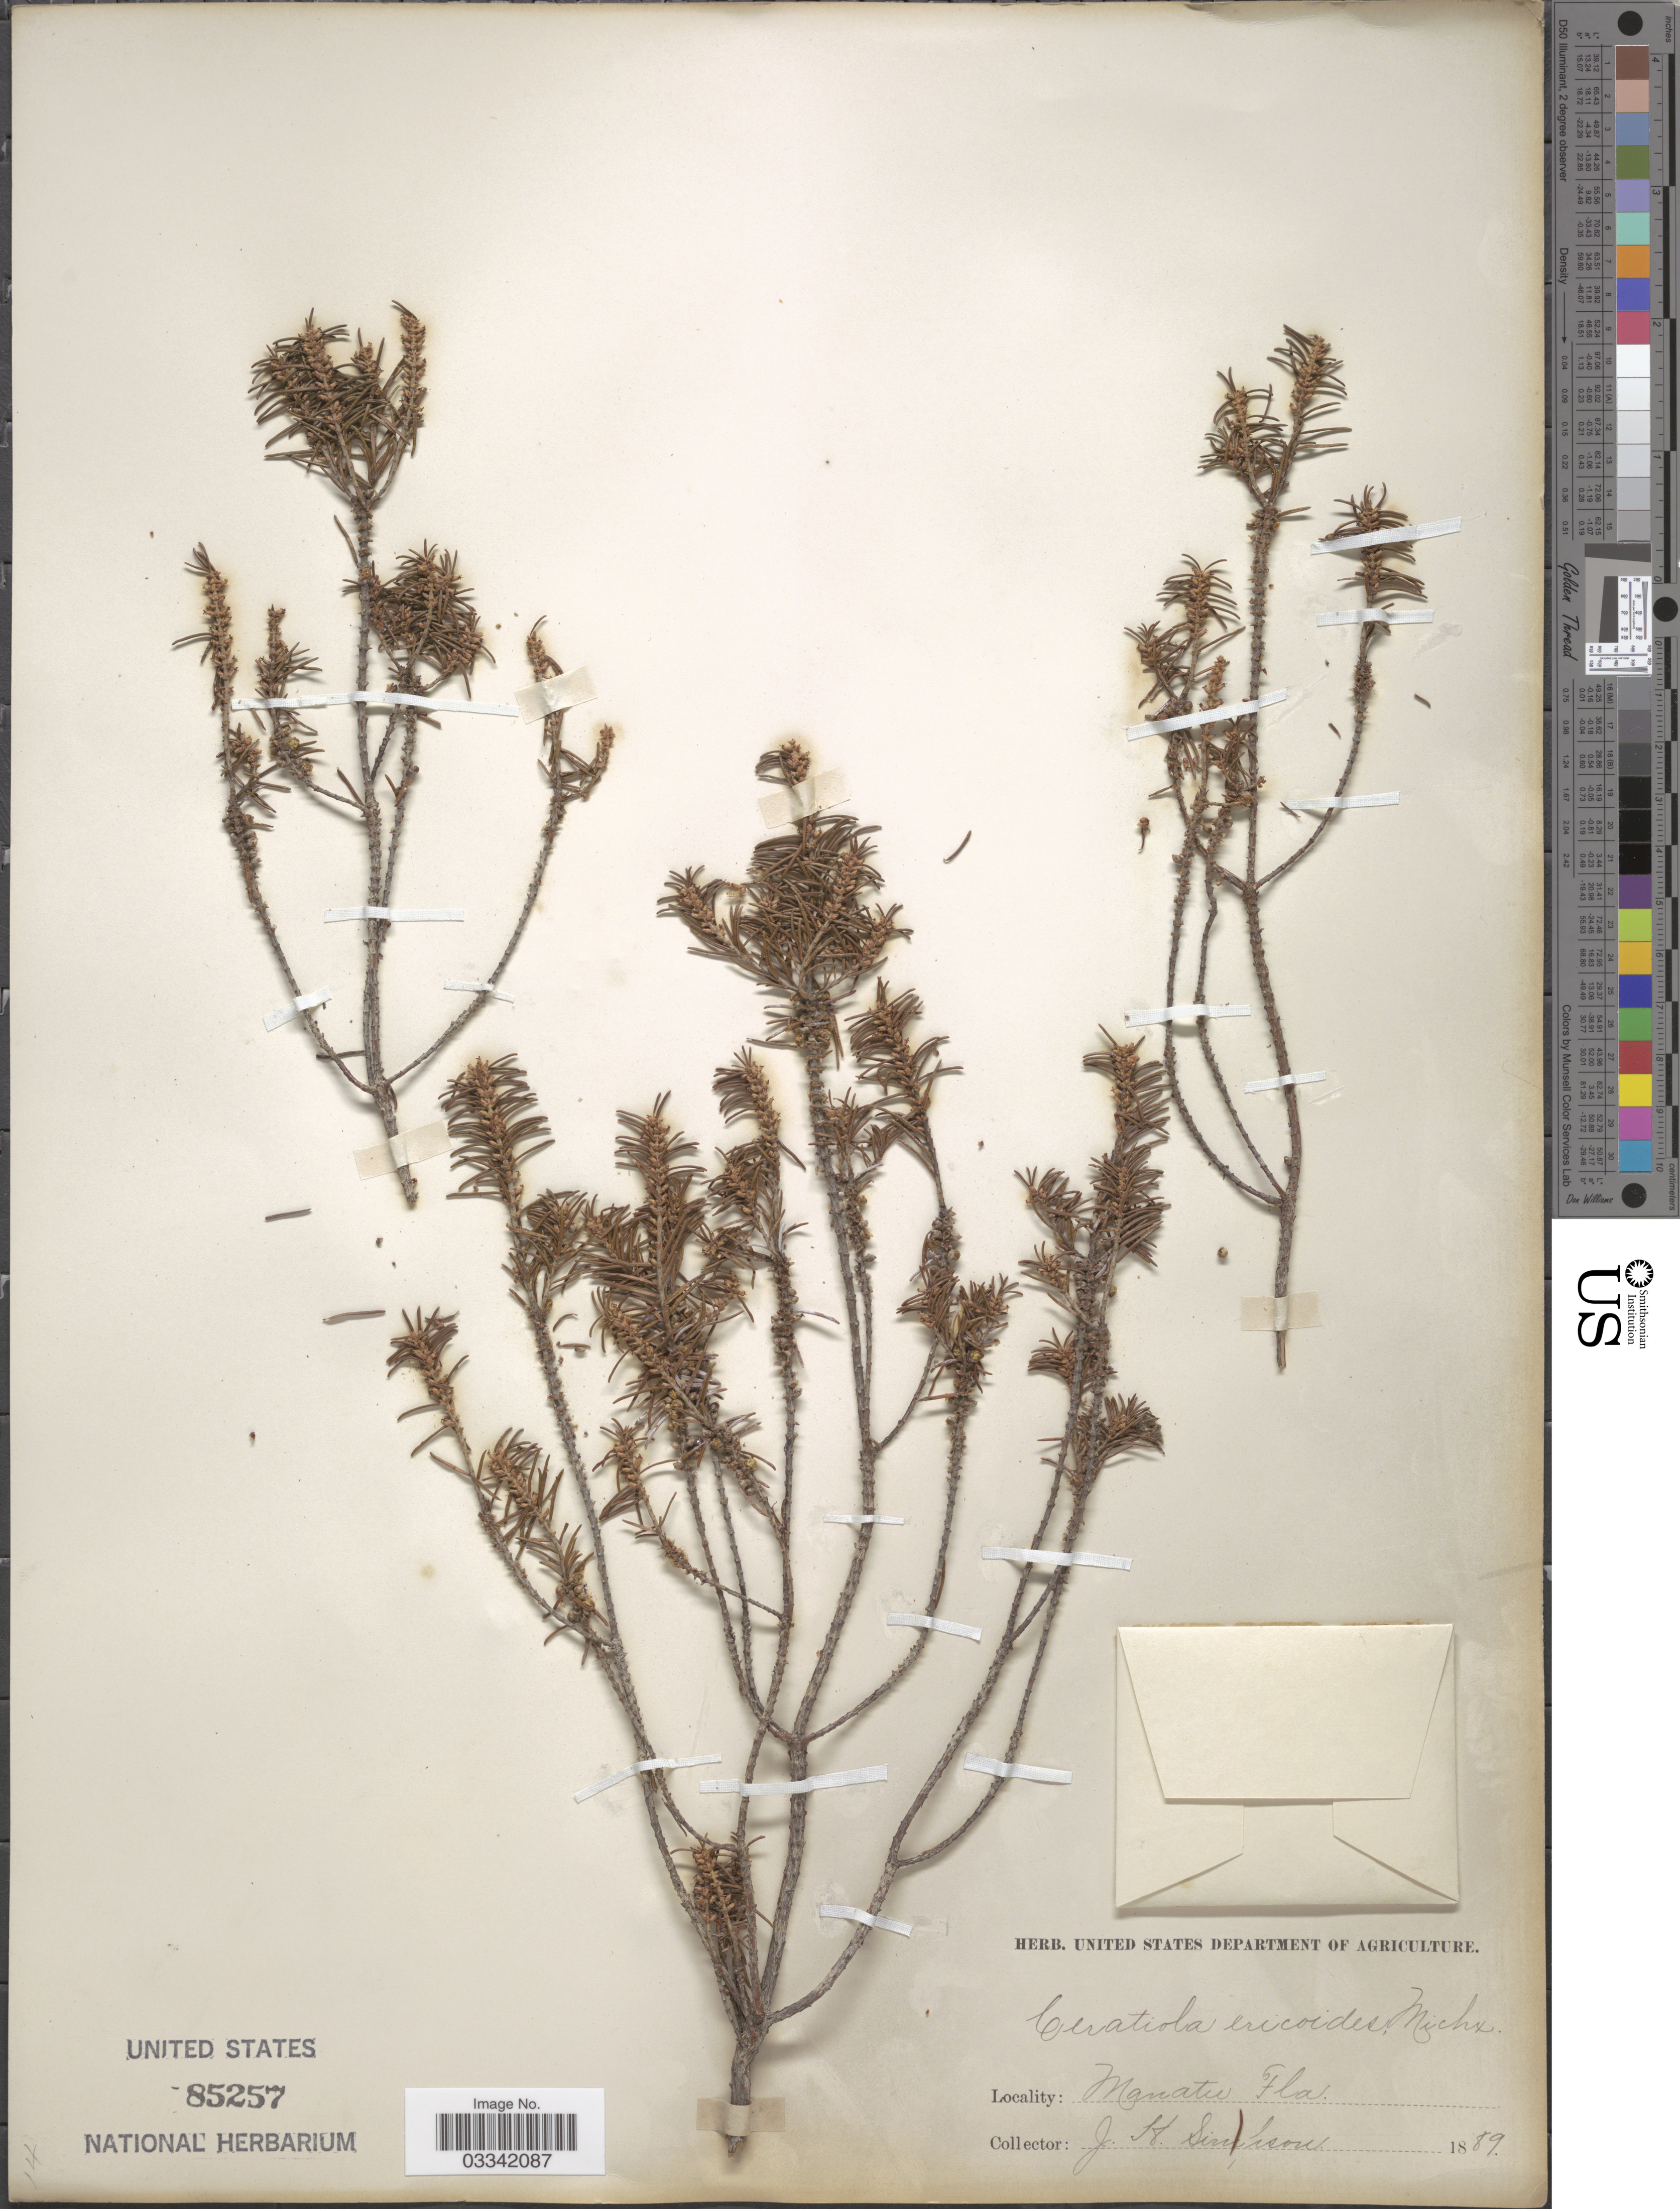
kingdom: Plantae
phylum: Tracheophyta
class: Magnoliopsida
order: Ericales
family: Ericaceae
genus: Ceratiola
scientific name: Ceratiola ericoides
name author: Michx.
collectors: J. H. Simpson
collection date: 1889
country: United States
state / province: Florida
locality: Manatee.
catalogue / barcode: US 85257